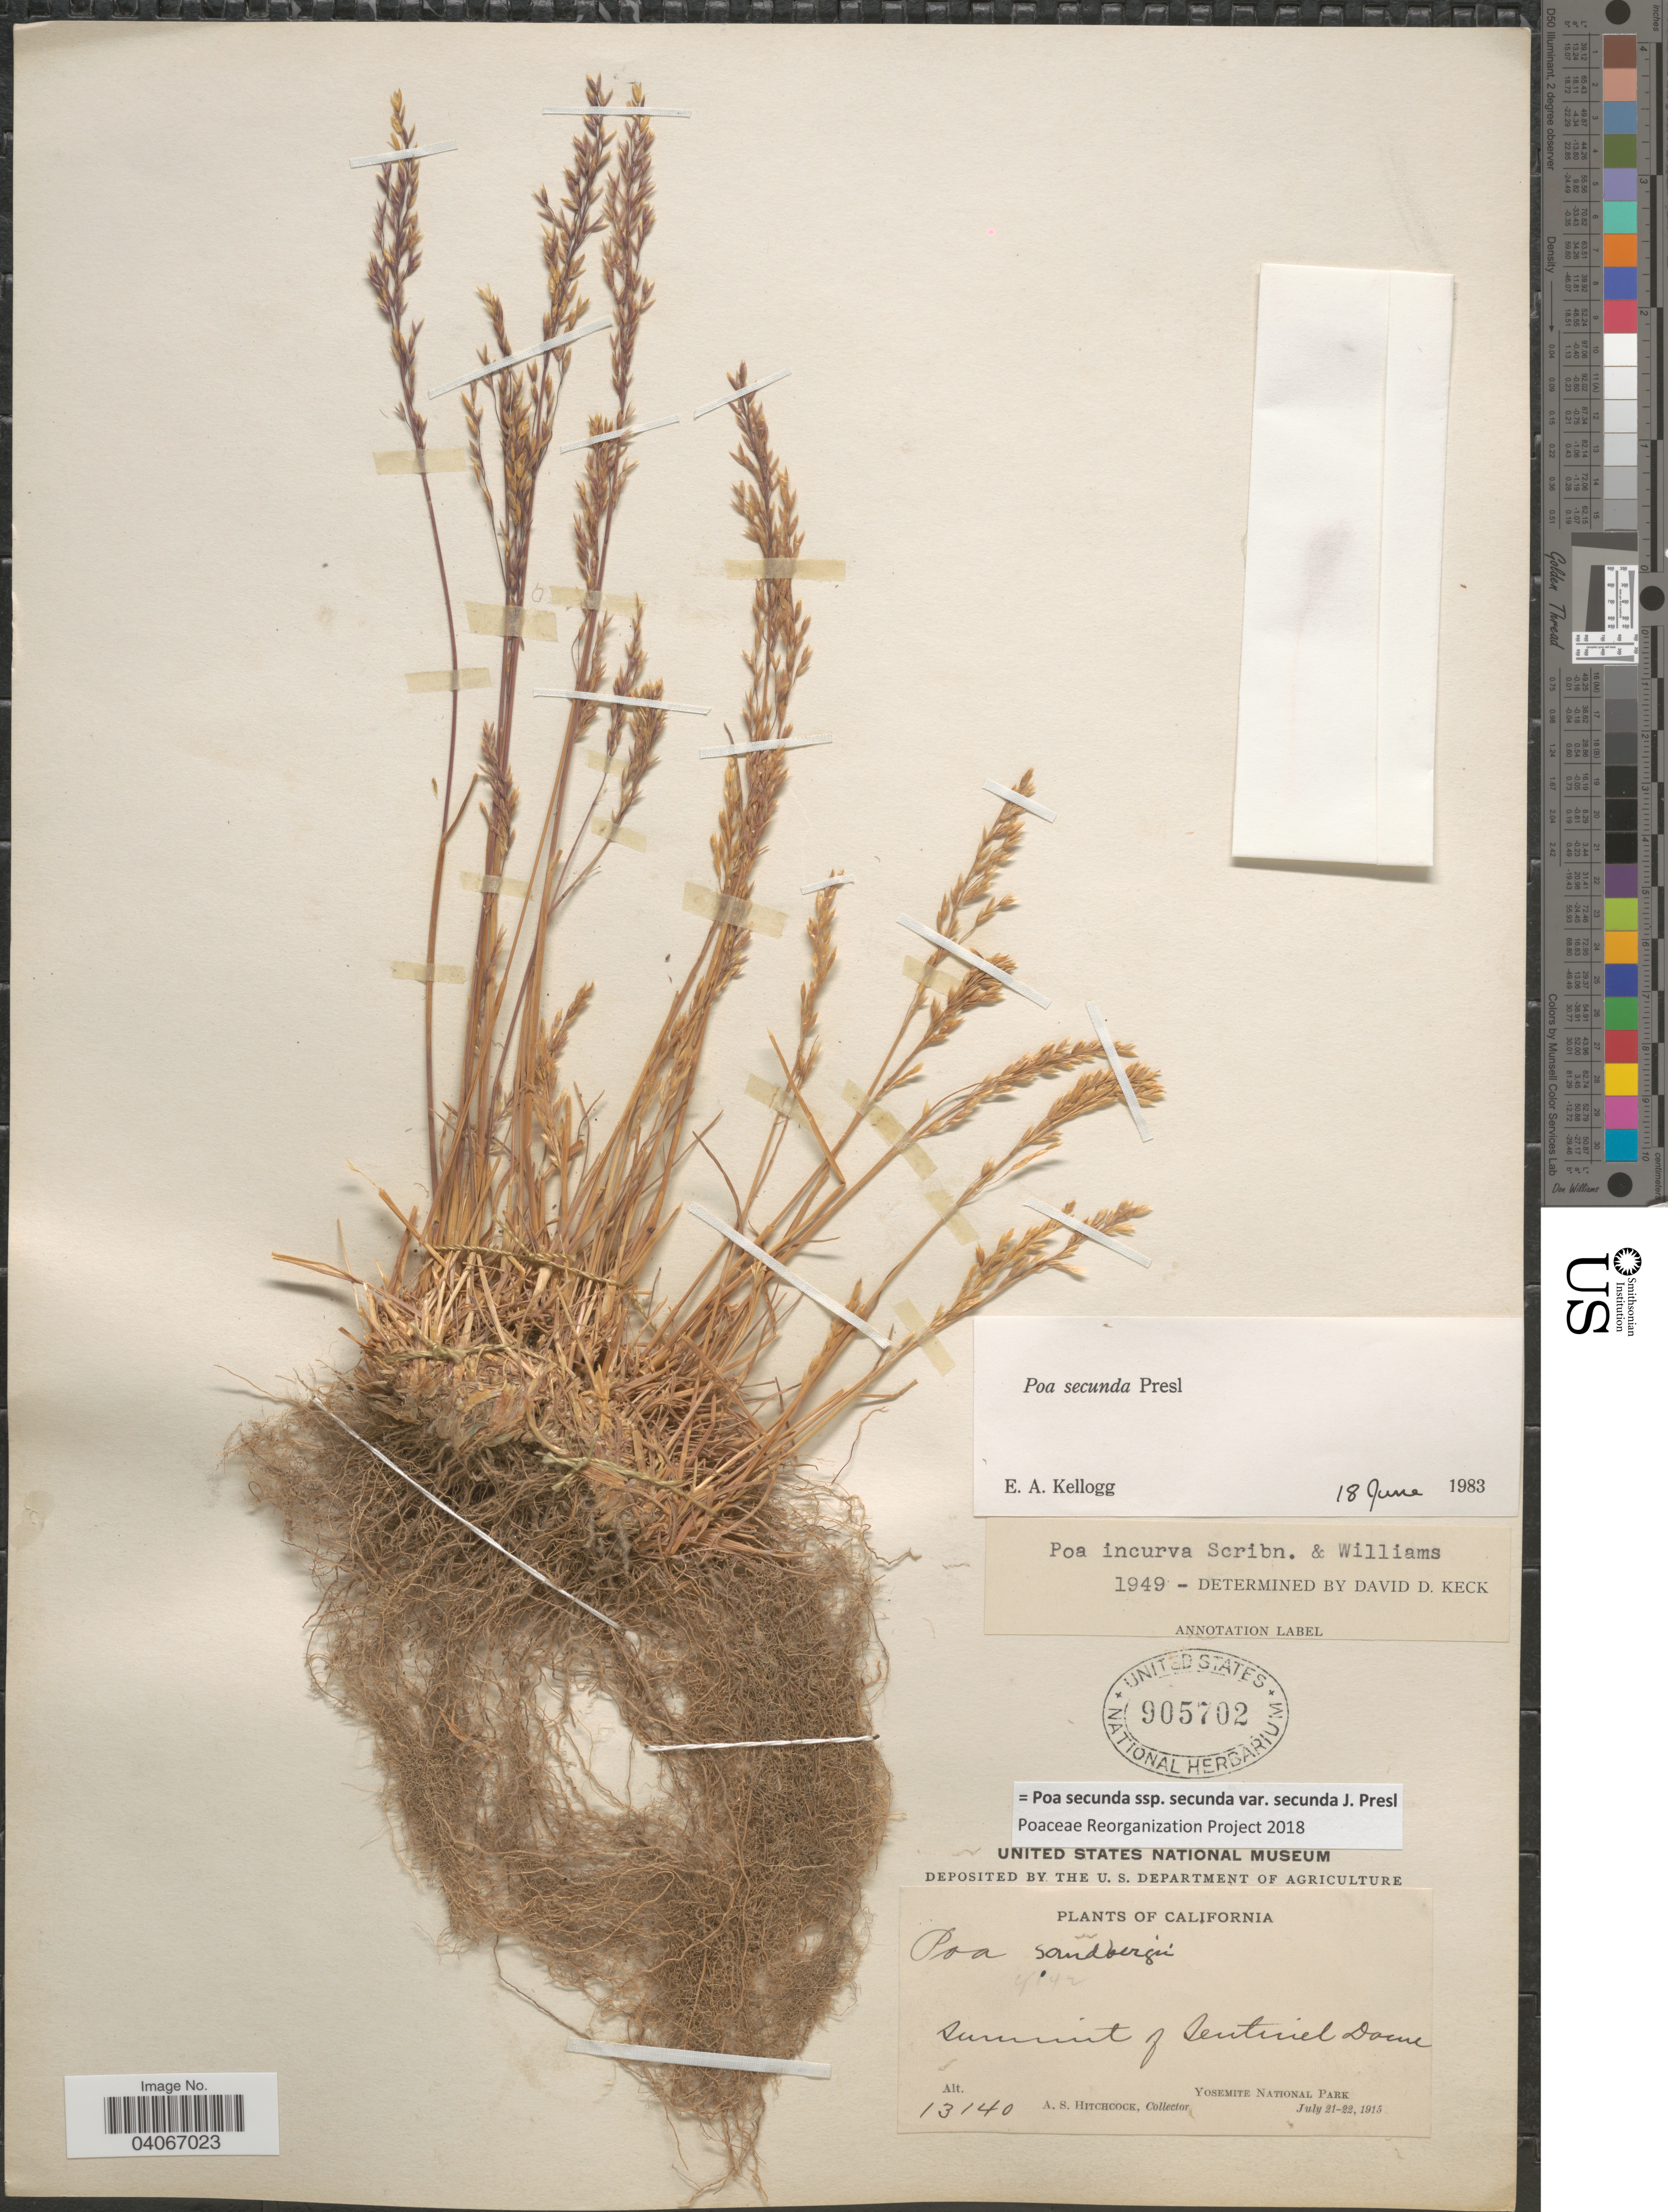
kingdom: Plantae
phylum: Tracheophyta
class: Liliopsida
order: Poales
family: Poaceae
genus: Poa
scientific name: Poa secunda subsp. secunda var. secunda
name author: J. Presl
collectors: A. S. Hitchcock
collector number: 13140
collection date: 1915-07-21/1915-07-22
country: United States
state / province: California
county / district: Mariposa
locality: Summit of Sentinel Dome. Yosemite National Park.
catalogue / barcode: US 905702